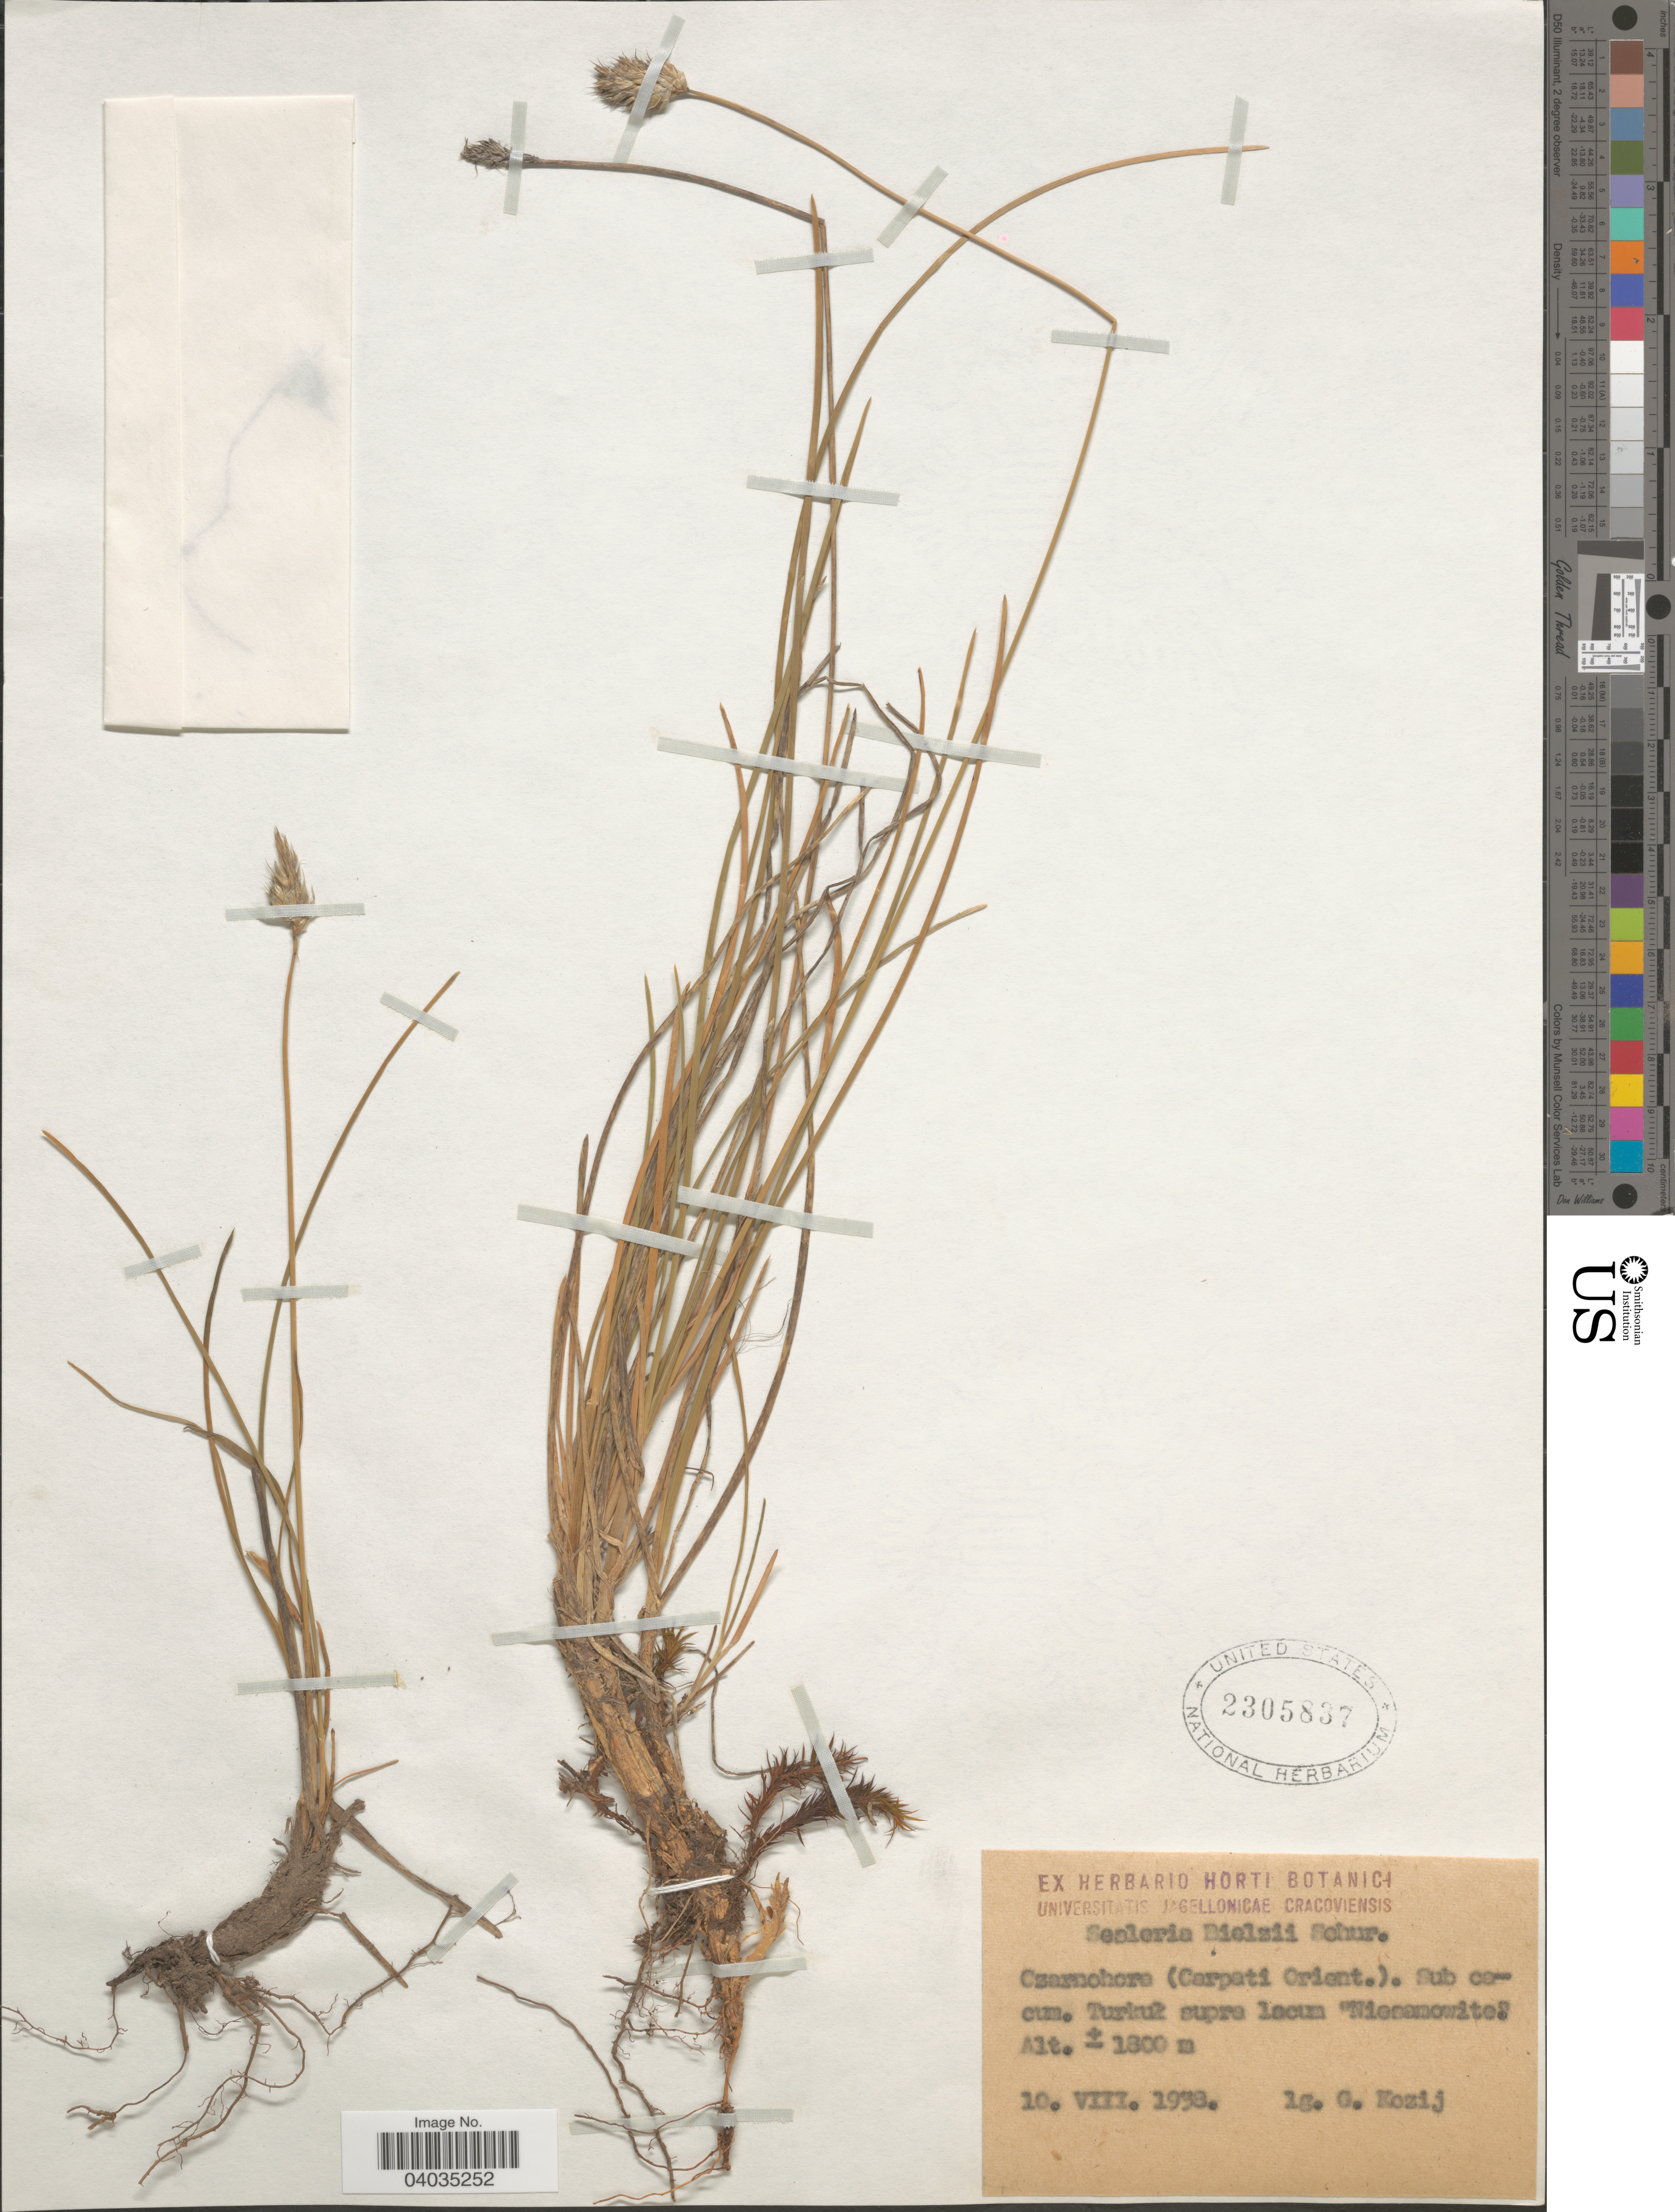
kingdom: Plantae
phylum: Tracheophyta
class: Liliopsida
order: Poales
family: Poaceae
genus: Sesleria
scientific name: Sesleria bielzii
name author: Schur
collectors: G. Kozij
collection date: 1938-08-10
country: Ukraine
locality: Czarnohoro (Carpati Orient.). Sub cocum. Turkuk supra lacum "Niesamowite."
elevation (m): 1800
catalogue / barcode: US 2305837